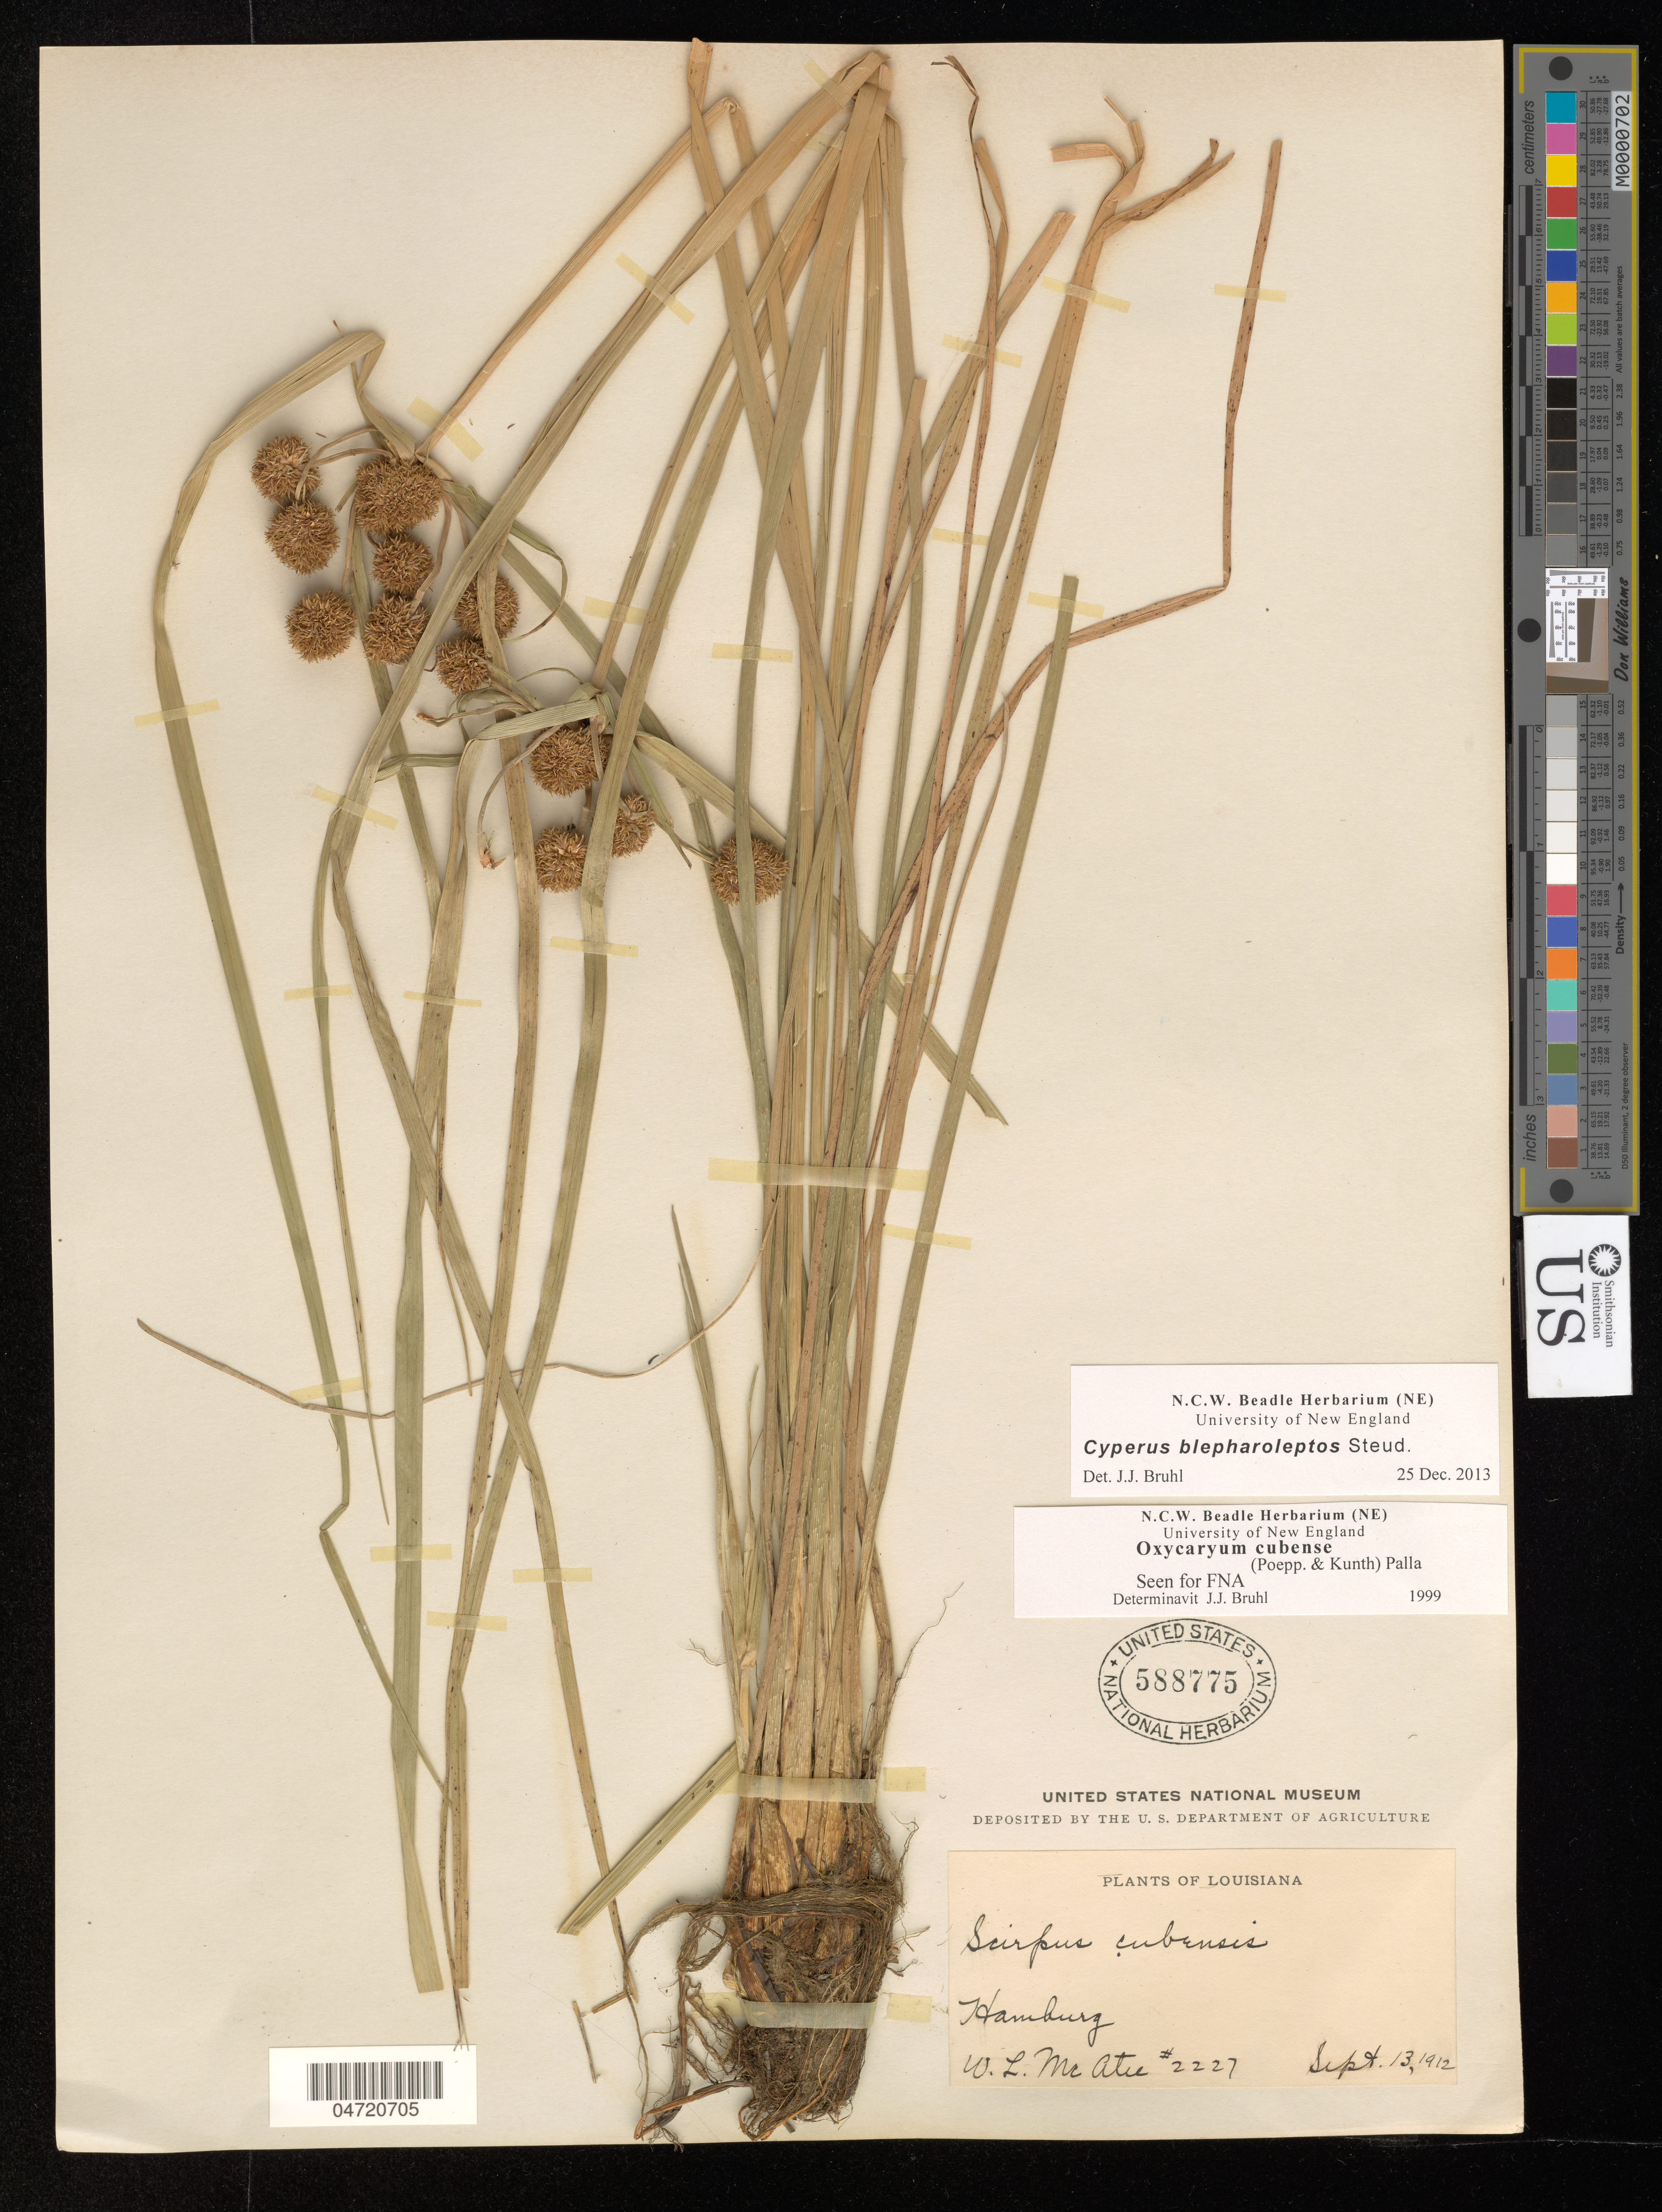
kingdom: Plantae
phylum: Tracheophyta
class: Liliopsida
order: Poales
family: Cyperaceae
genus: Cyperus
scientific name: Cyperus blepharoleptos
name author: Steud.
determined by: Bruhl, J. J., (NE), University of New England (AUSTRALIA)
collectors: W. McAtee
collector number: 2227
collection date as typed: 13 Sep 1912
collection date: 1912-09-13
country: United States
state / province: Louisiana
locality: Hamburg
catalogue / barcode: US 588775